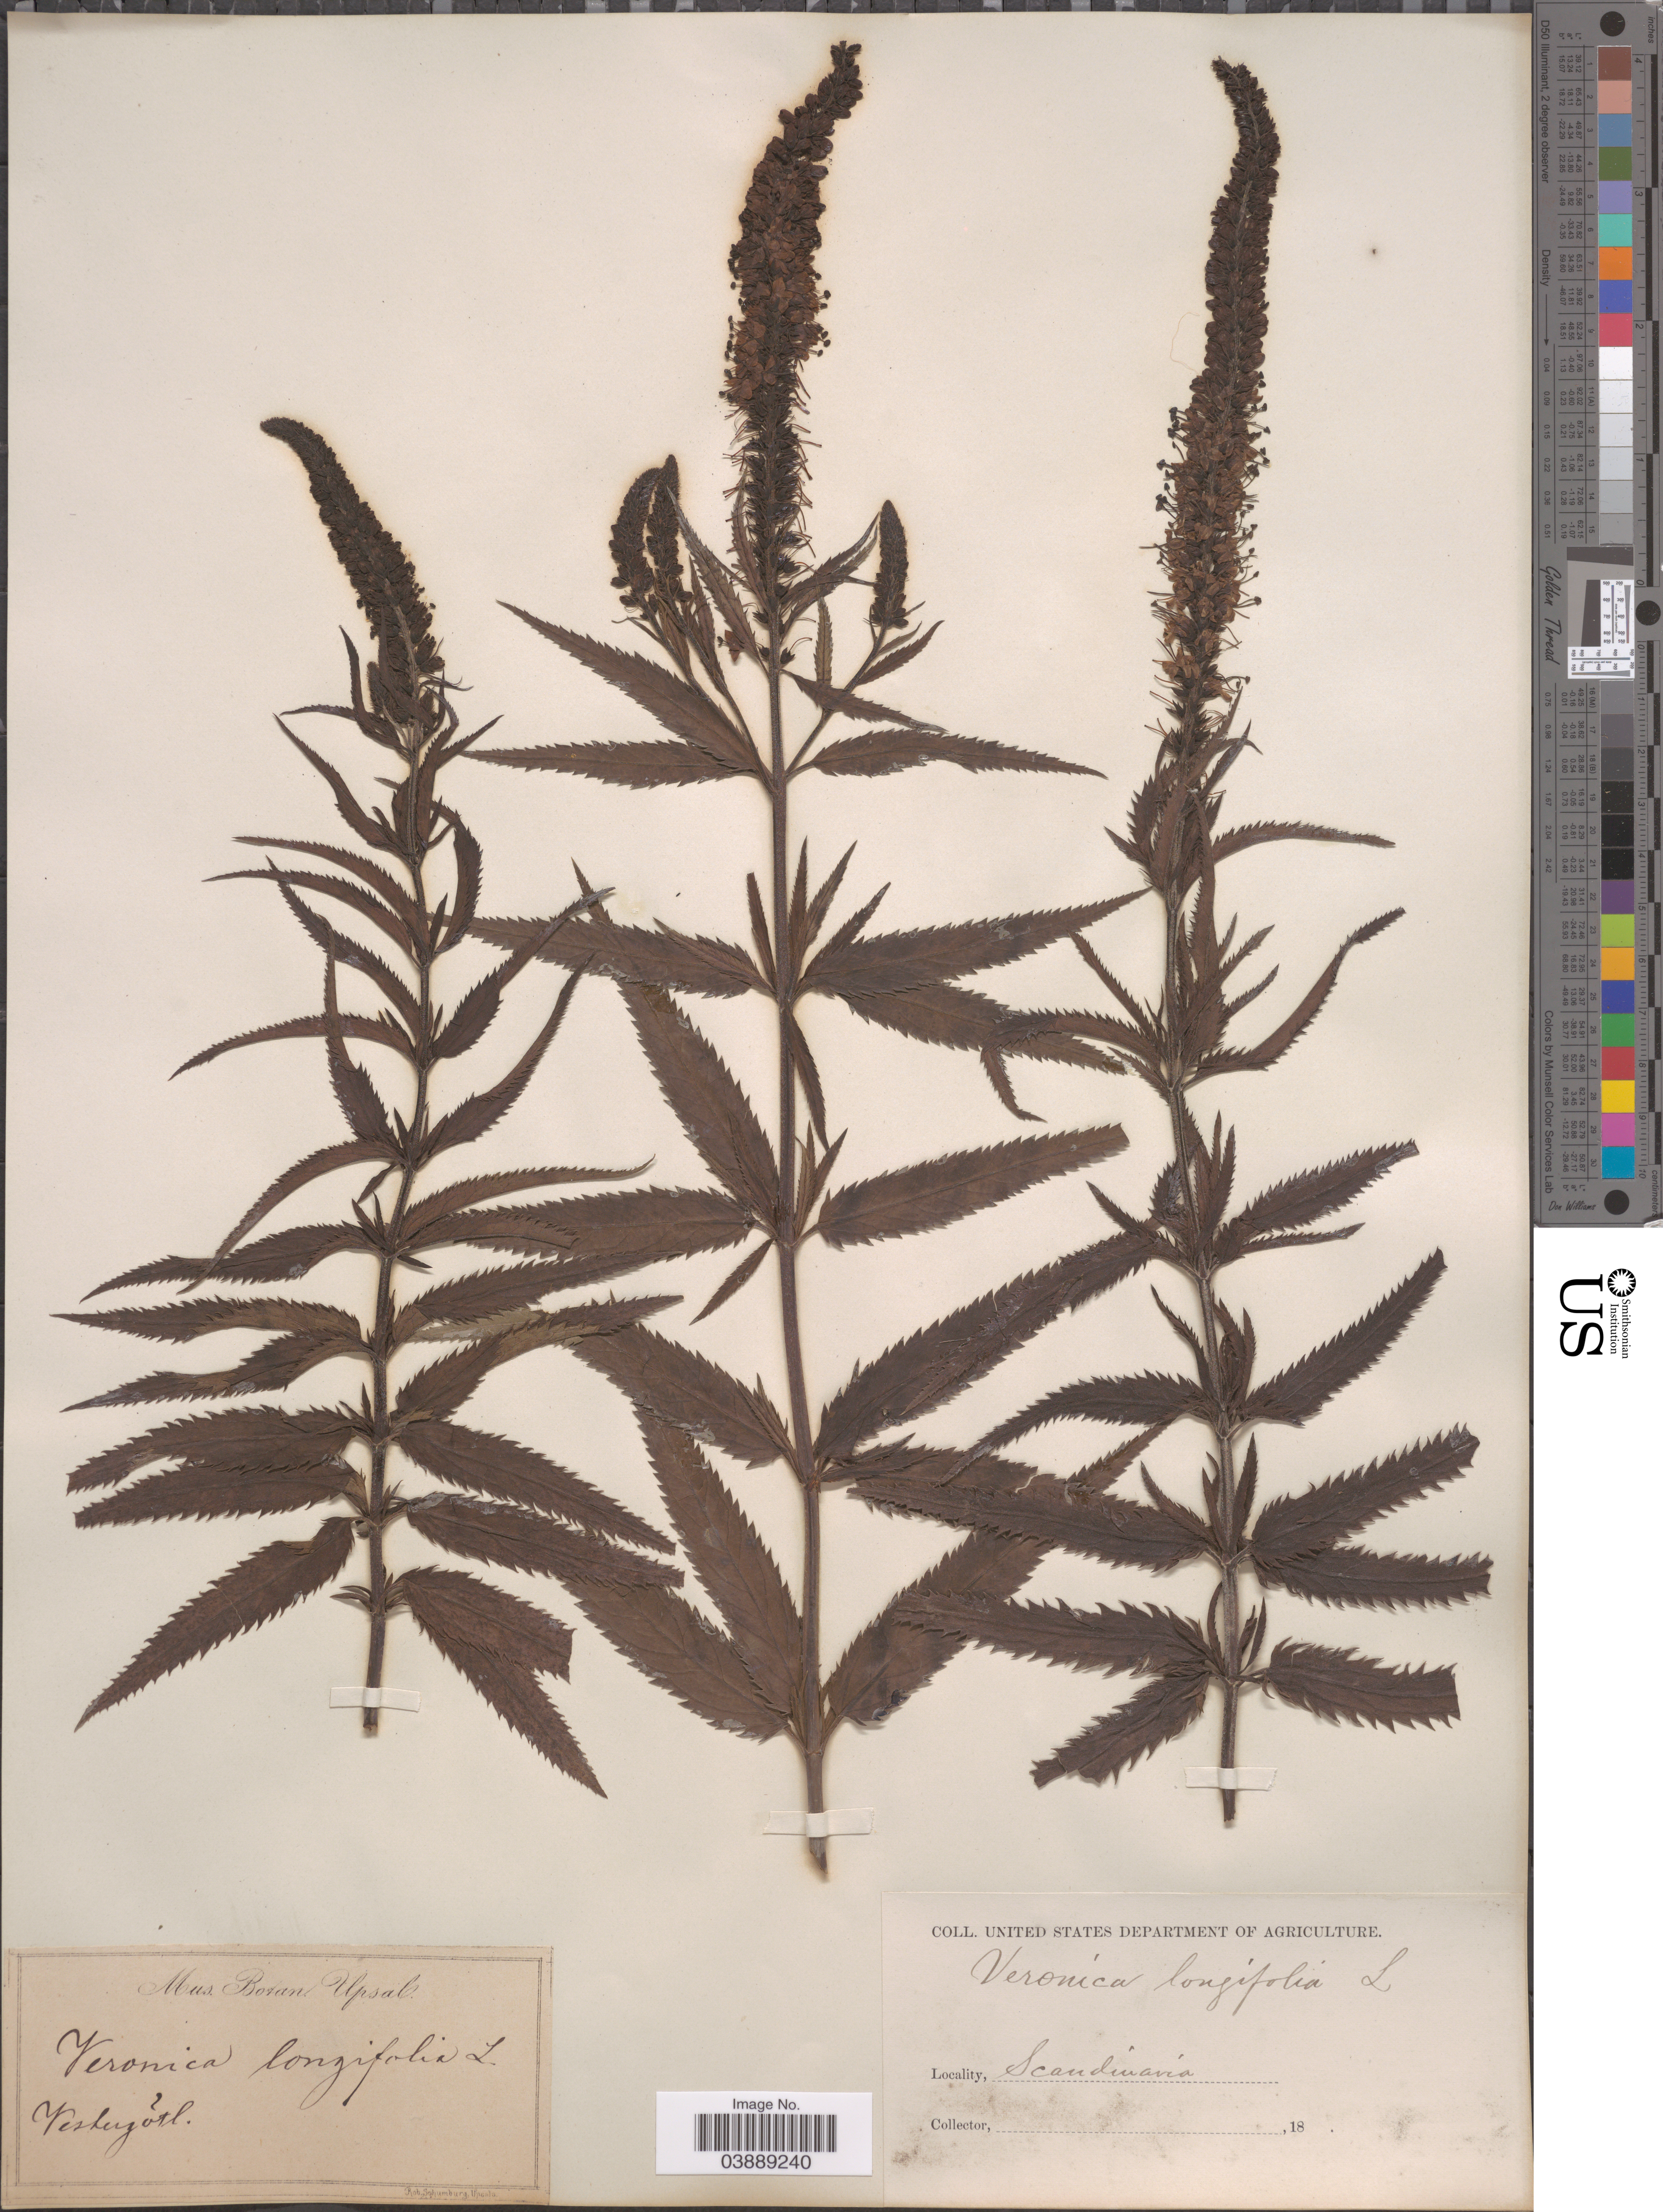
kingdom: Plantae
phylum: Tracheophyta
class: Magnoliopsida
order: Lamiales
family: Plantaginaceae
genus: Veronica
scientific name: Veronica longifolia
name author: L.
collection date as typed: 18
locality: Yeskeyotl [interpreted]. Scandinavia.